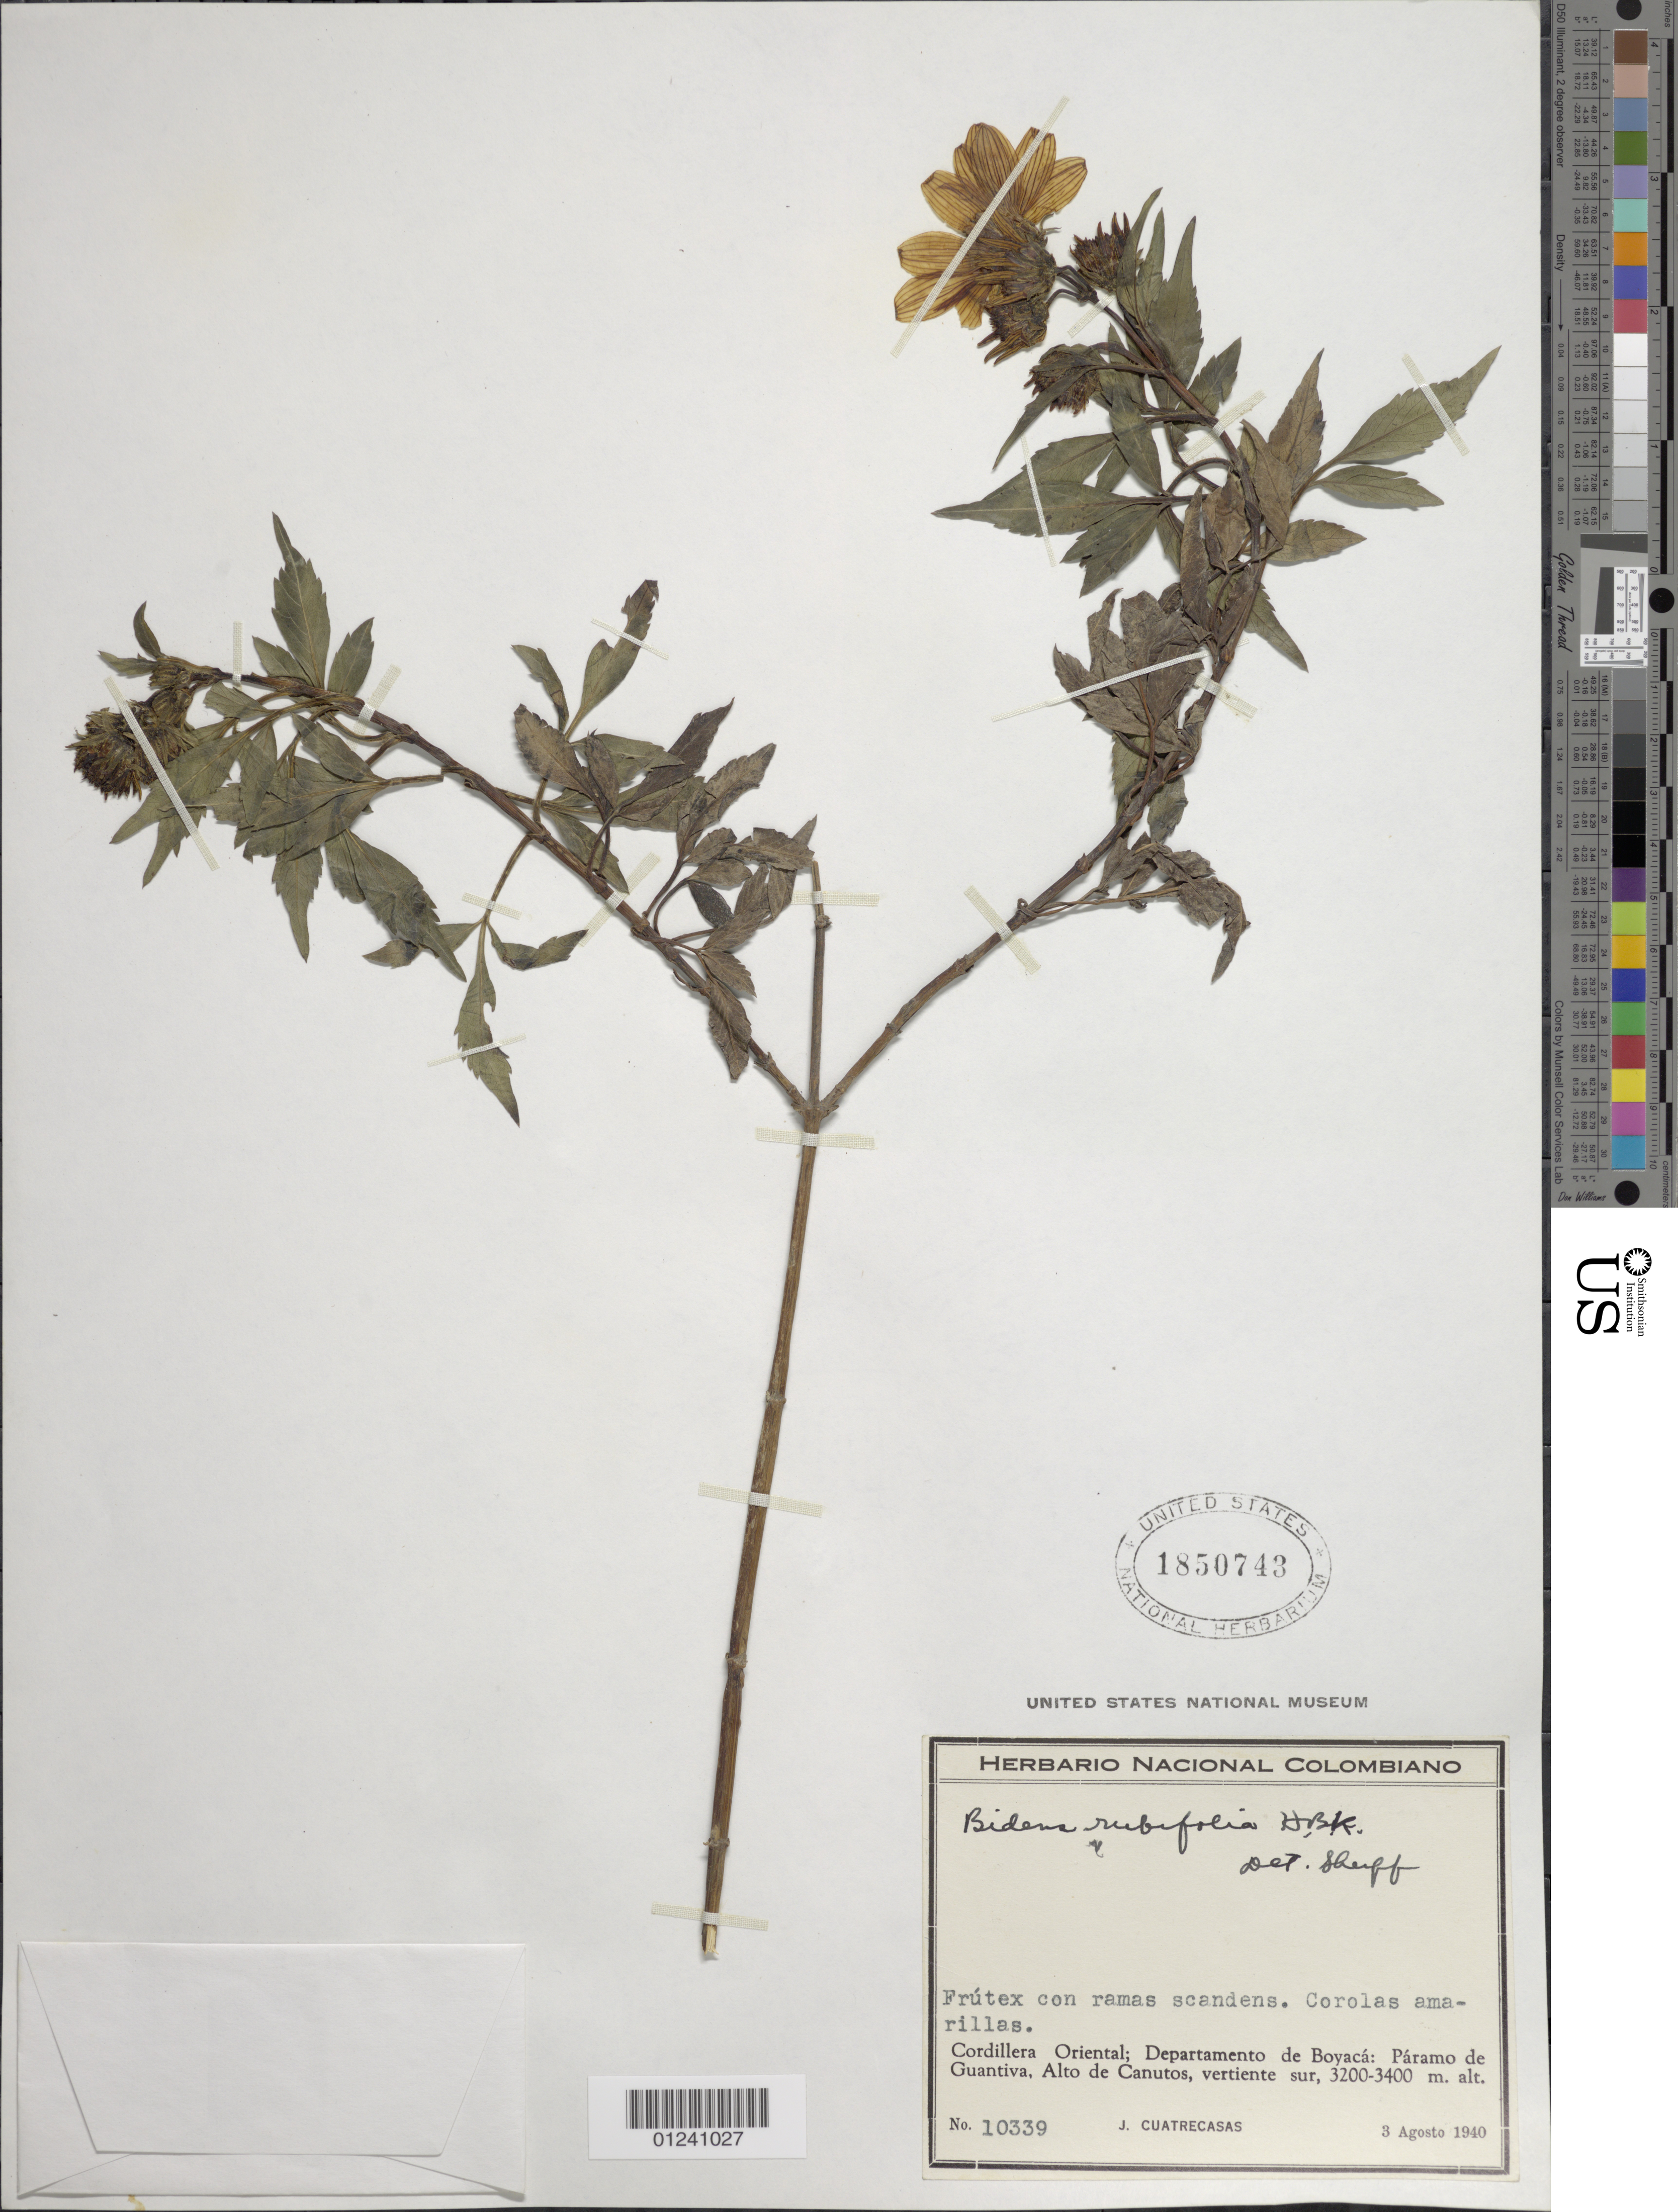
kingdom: Plantae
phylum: Tracheophyta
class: Magnoliopsida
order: Asterales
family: Asteraceae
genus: Bidens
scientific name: Bidens rubifolia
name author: Kunth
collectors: J. Cuatrecasas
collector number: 10339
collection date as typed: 03 Aug 1940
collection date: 1940-08-03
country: Colombia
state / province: Boyacá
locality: Cordillera Oriental. Páramo de Guantiva: Alto de Canutos, vert. sur.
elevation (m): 3200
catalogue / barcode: US 1850743